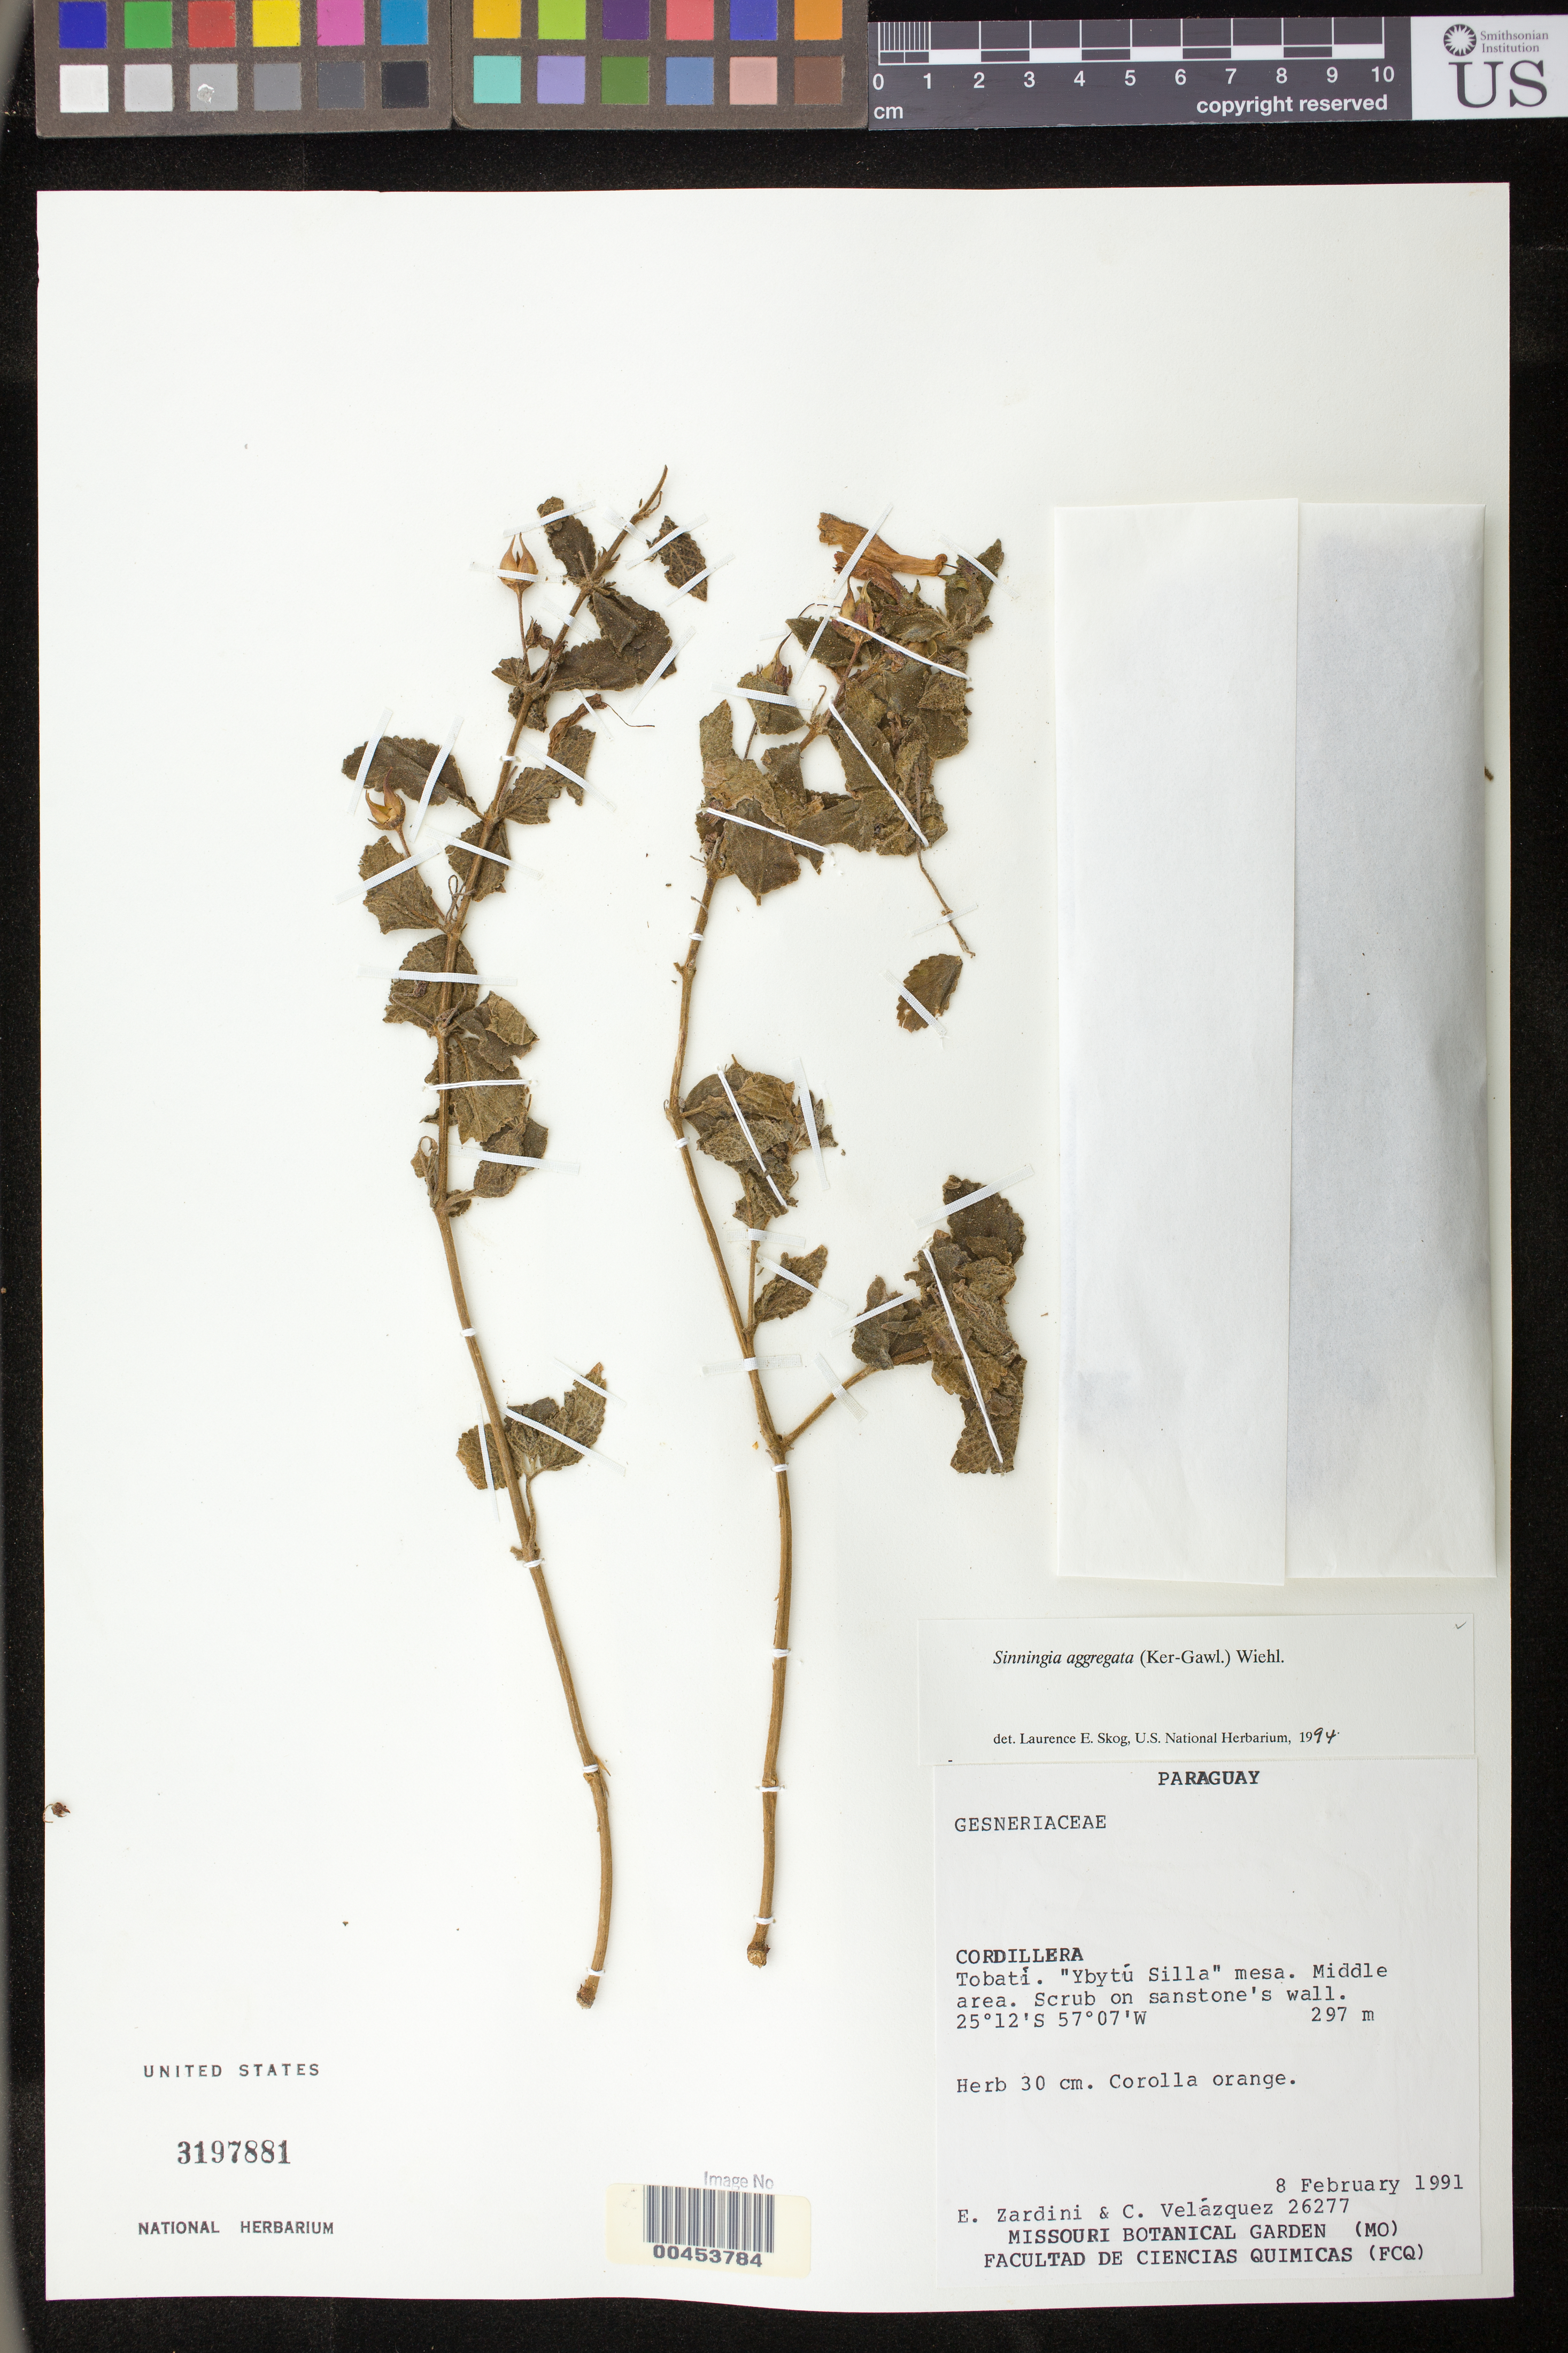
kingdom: Plantae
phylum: Tracheophyta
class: Magnoliopsida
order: Lamiales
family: Gesneriaceae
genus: Sinningia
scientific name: Sinningia aggregata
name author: (Ker Gawl.) Wiehler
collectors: E. M. Zardini & C. Valazquez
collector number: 26277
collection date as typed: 08 Feb 1991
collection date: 1991-02-08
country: Paraguay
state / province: Cordillera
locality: Tobati, Ybytu Silla Mesa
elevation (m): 297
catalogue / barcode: US 3197881